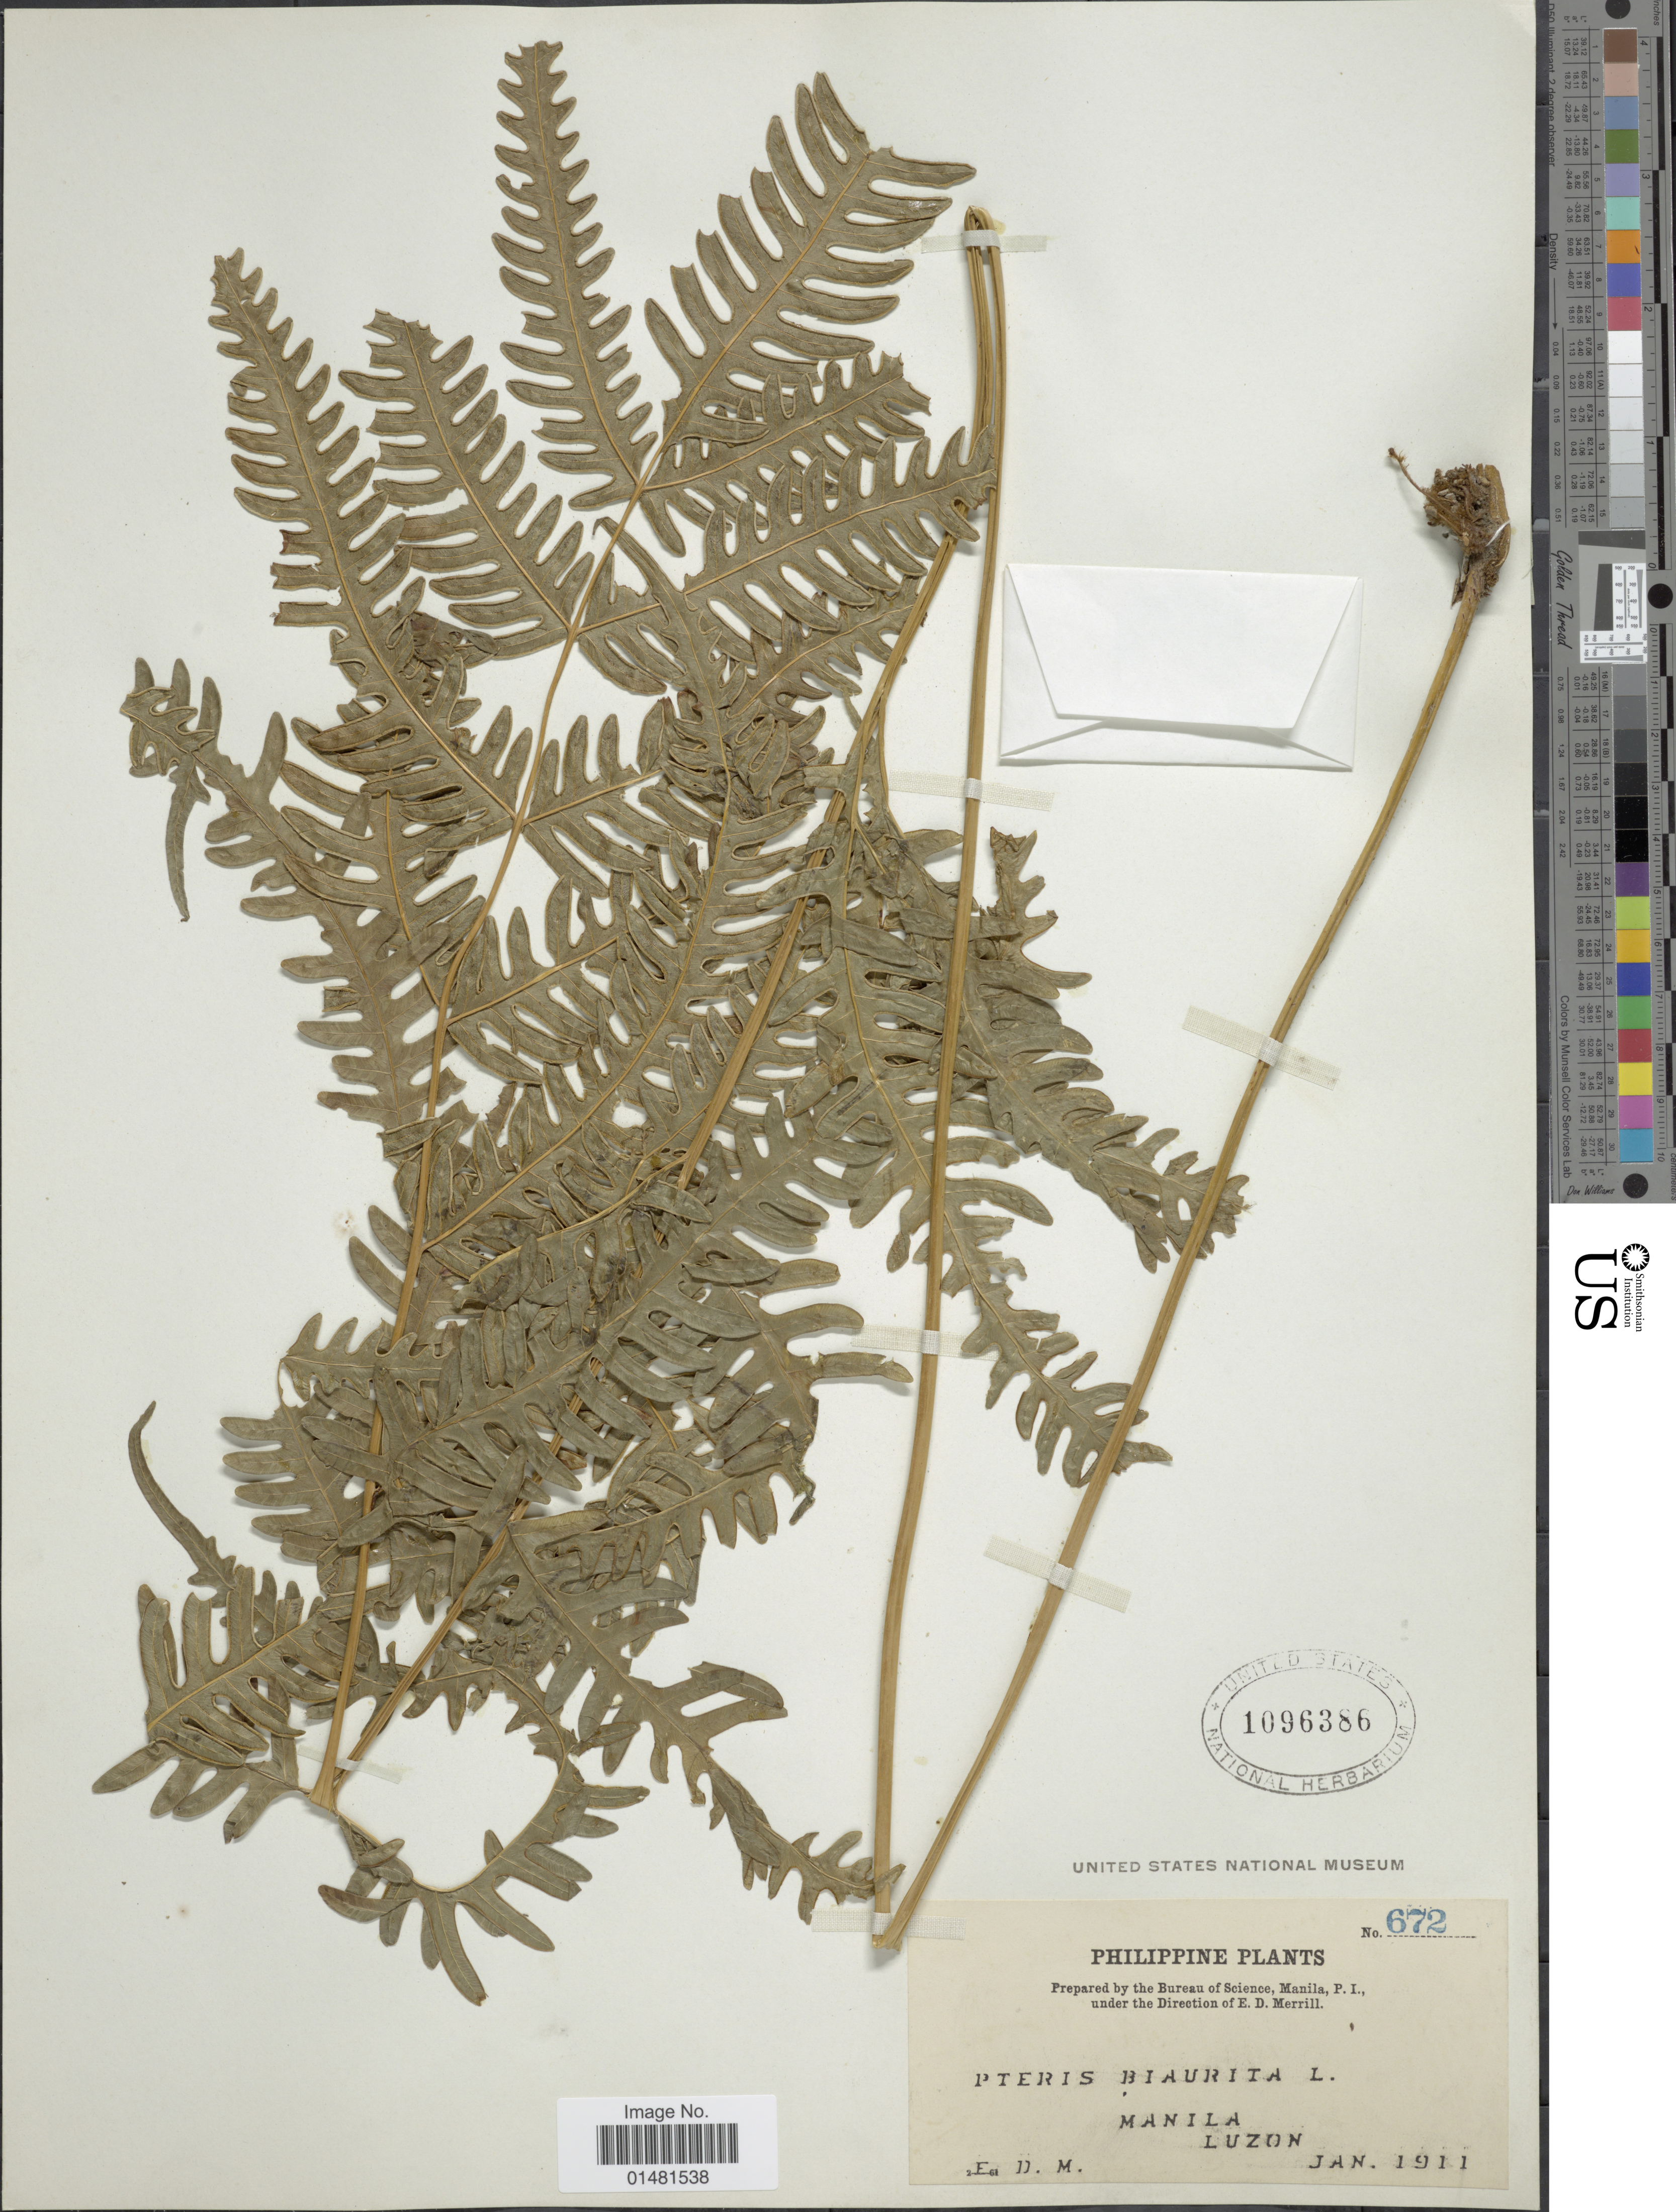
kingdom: Plantae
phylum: Tracheophyta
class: Polypodiopsida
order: Polypodiales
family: Pteridaceae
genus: Pteris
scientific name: Pteris biaurita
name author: L.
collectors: E. D. Merrill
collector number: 672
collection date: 1911-01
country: Philippines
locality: Manila, Luzon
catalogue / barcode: US 1096386